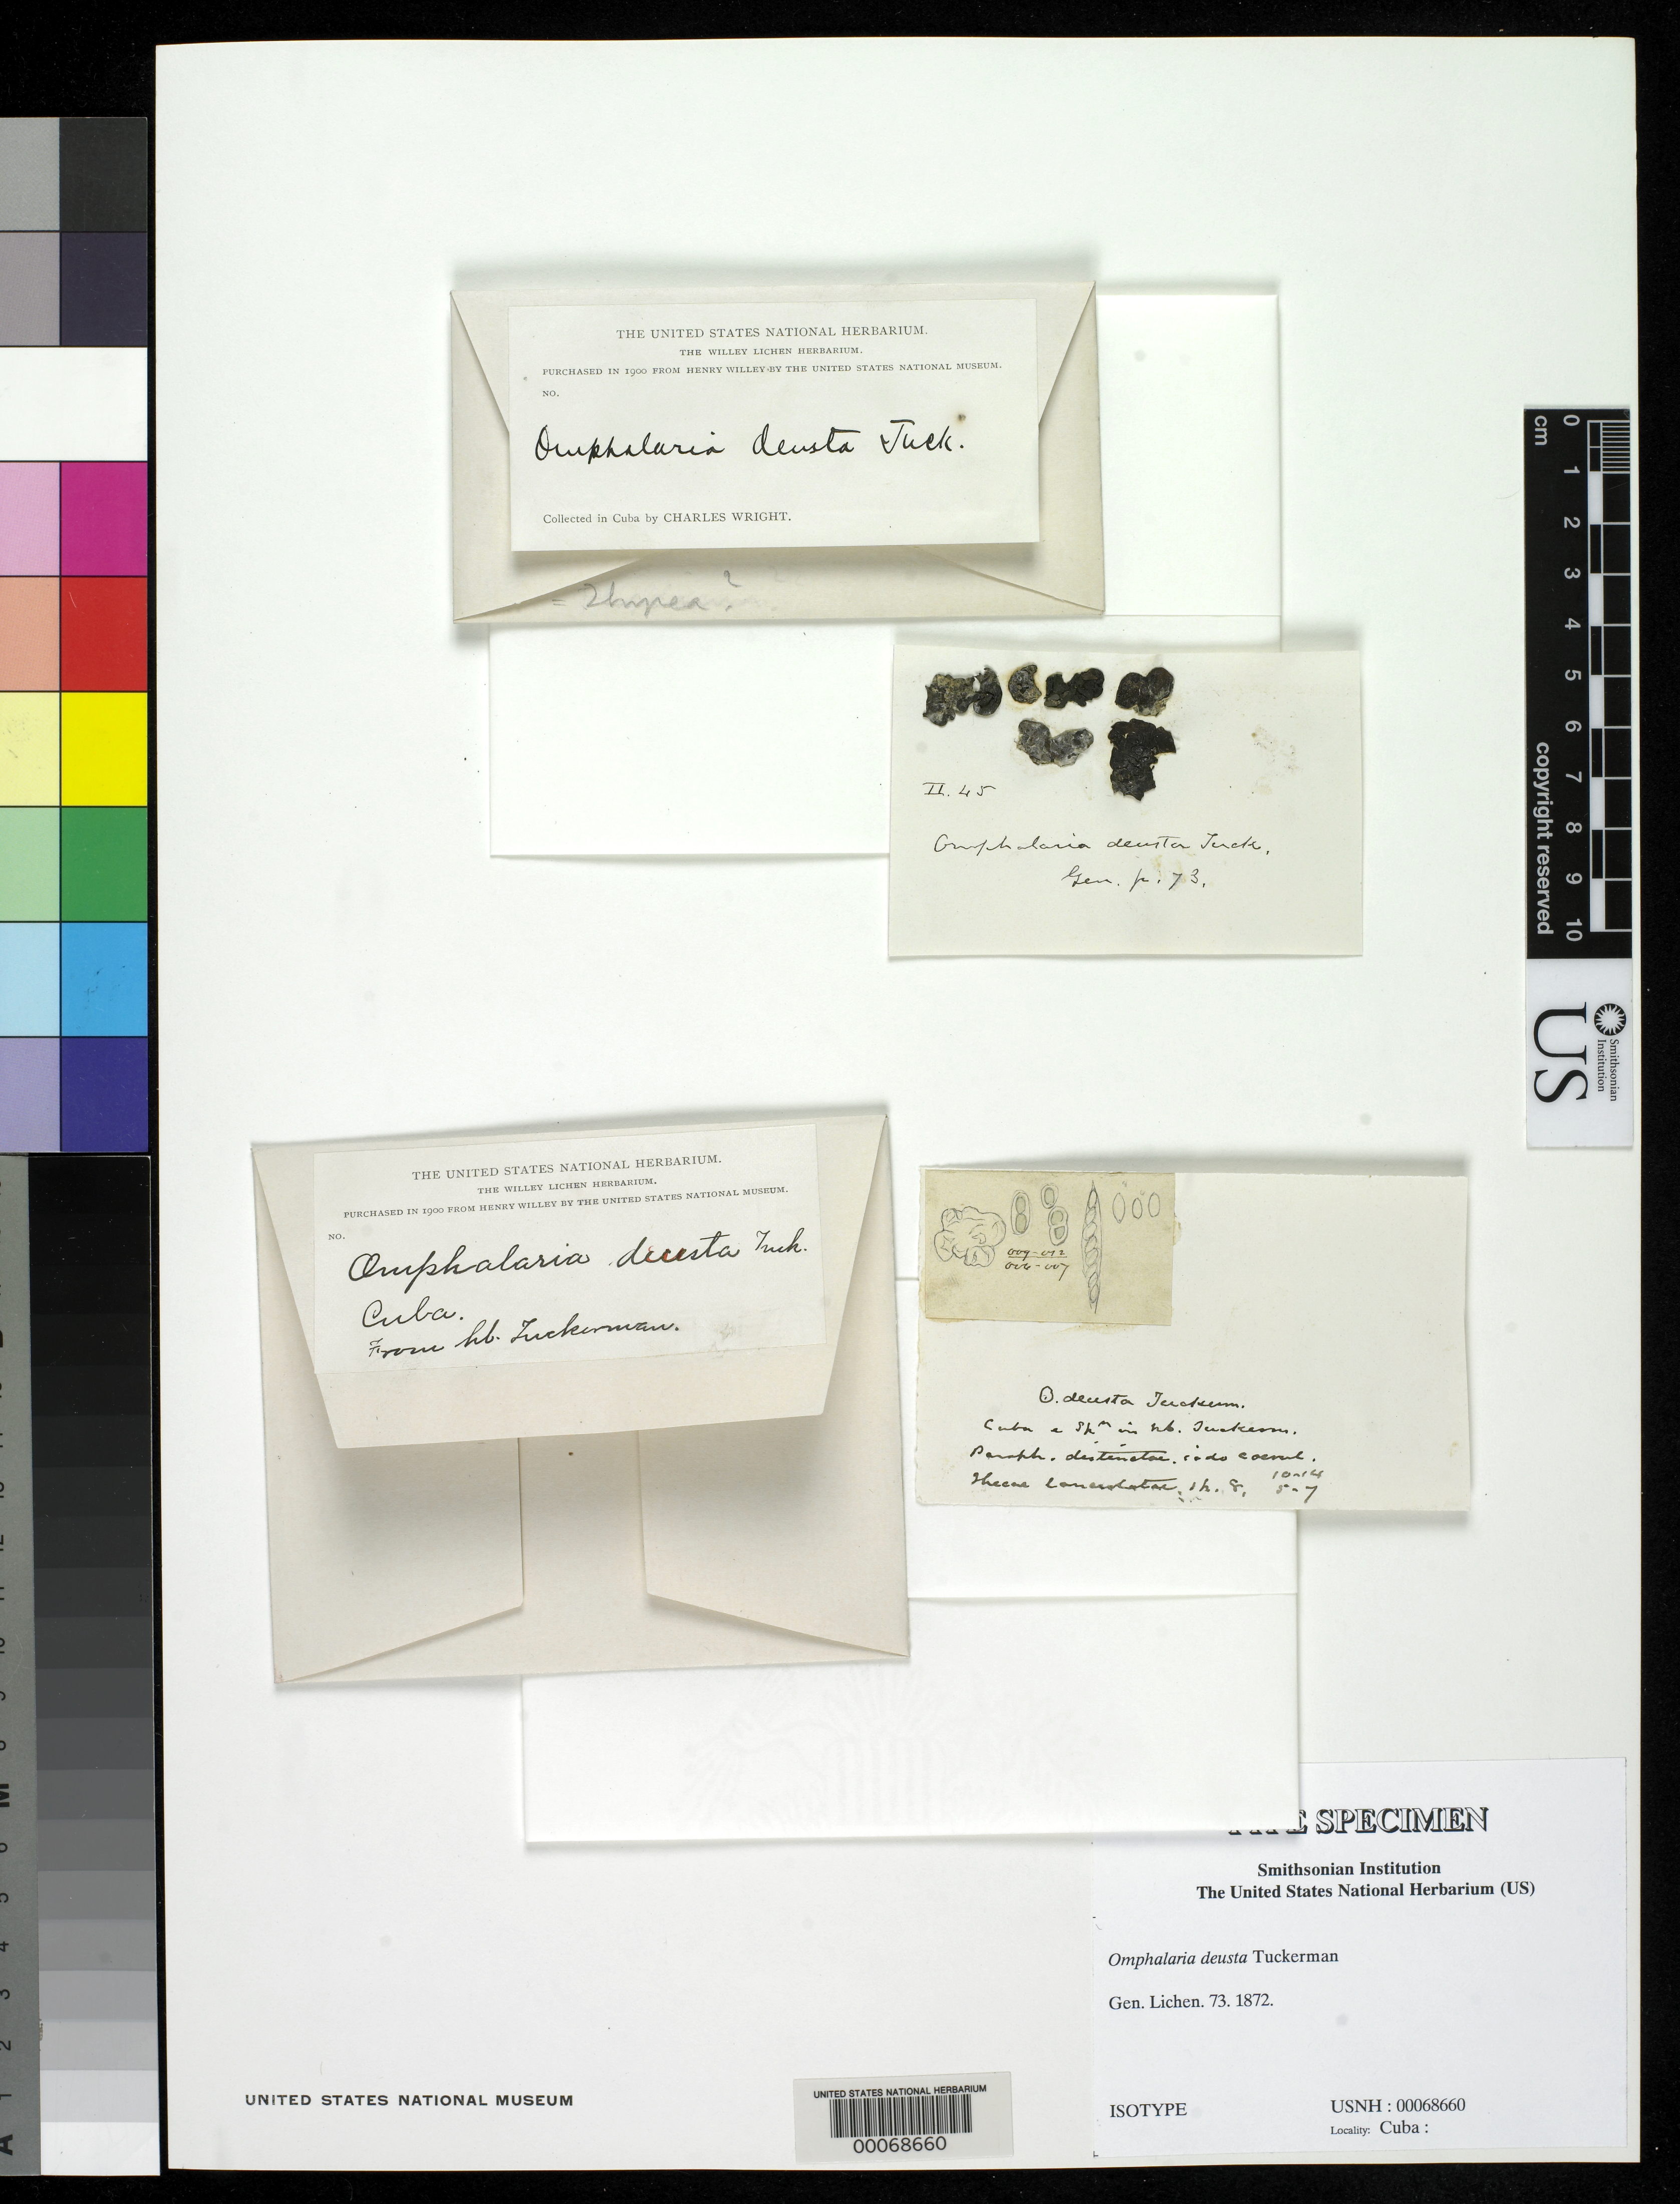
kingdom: Fungi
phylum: Ascomycota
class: Lichinomycetes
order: Lichinales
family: Lichinaceae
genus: Omphalaria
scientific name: Omphalaria deusta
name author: Tuck.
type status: Isotype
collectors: C. Wright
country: Cuba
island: Greater Antilles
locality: Guajuybon.